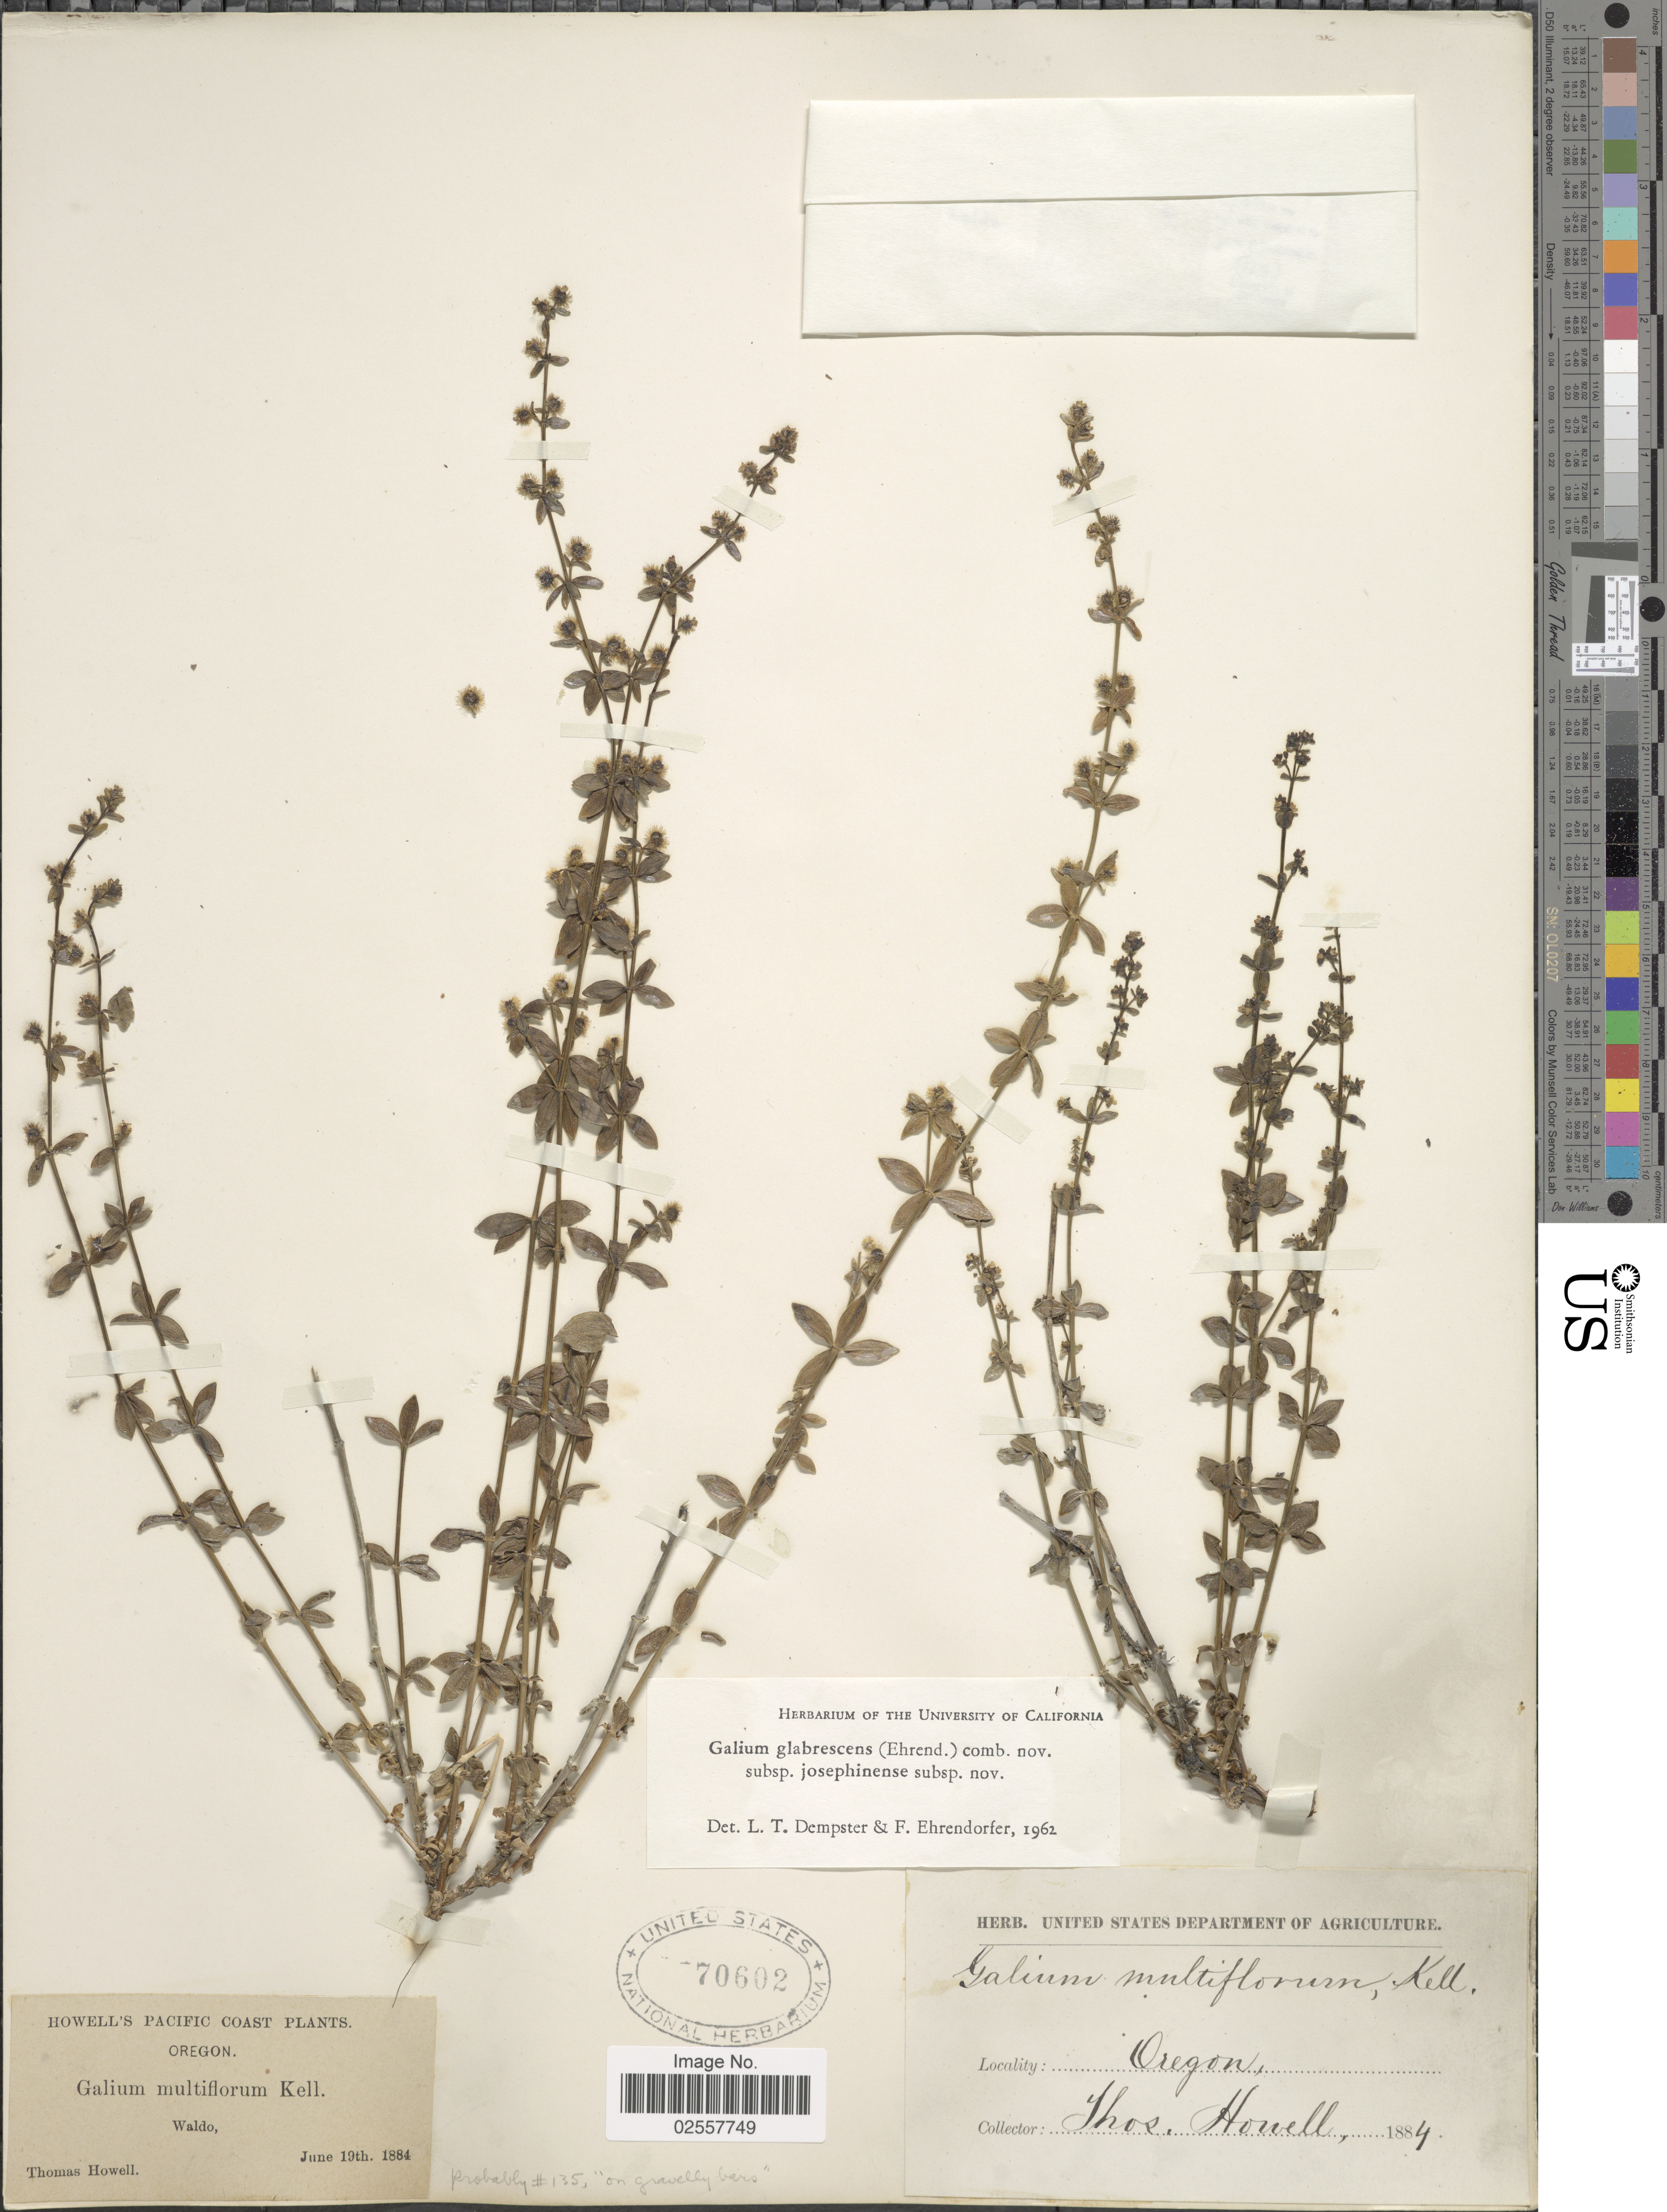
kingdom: Plantae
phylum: Tracheophyta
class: Magnoliopsida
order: Gentianales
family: Rubiaceae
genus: Galium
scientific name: Galium glabrescens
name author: (Ehrend.) Dempster & Ehrend.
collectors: T. Howell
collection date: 1884-06-19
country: United States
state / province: Oregon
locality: Pacific Coast. Waldo.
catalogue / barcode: US 70602